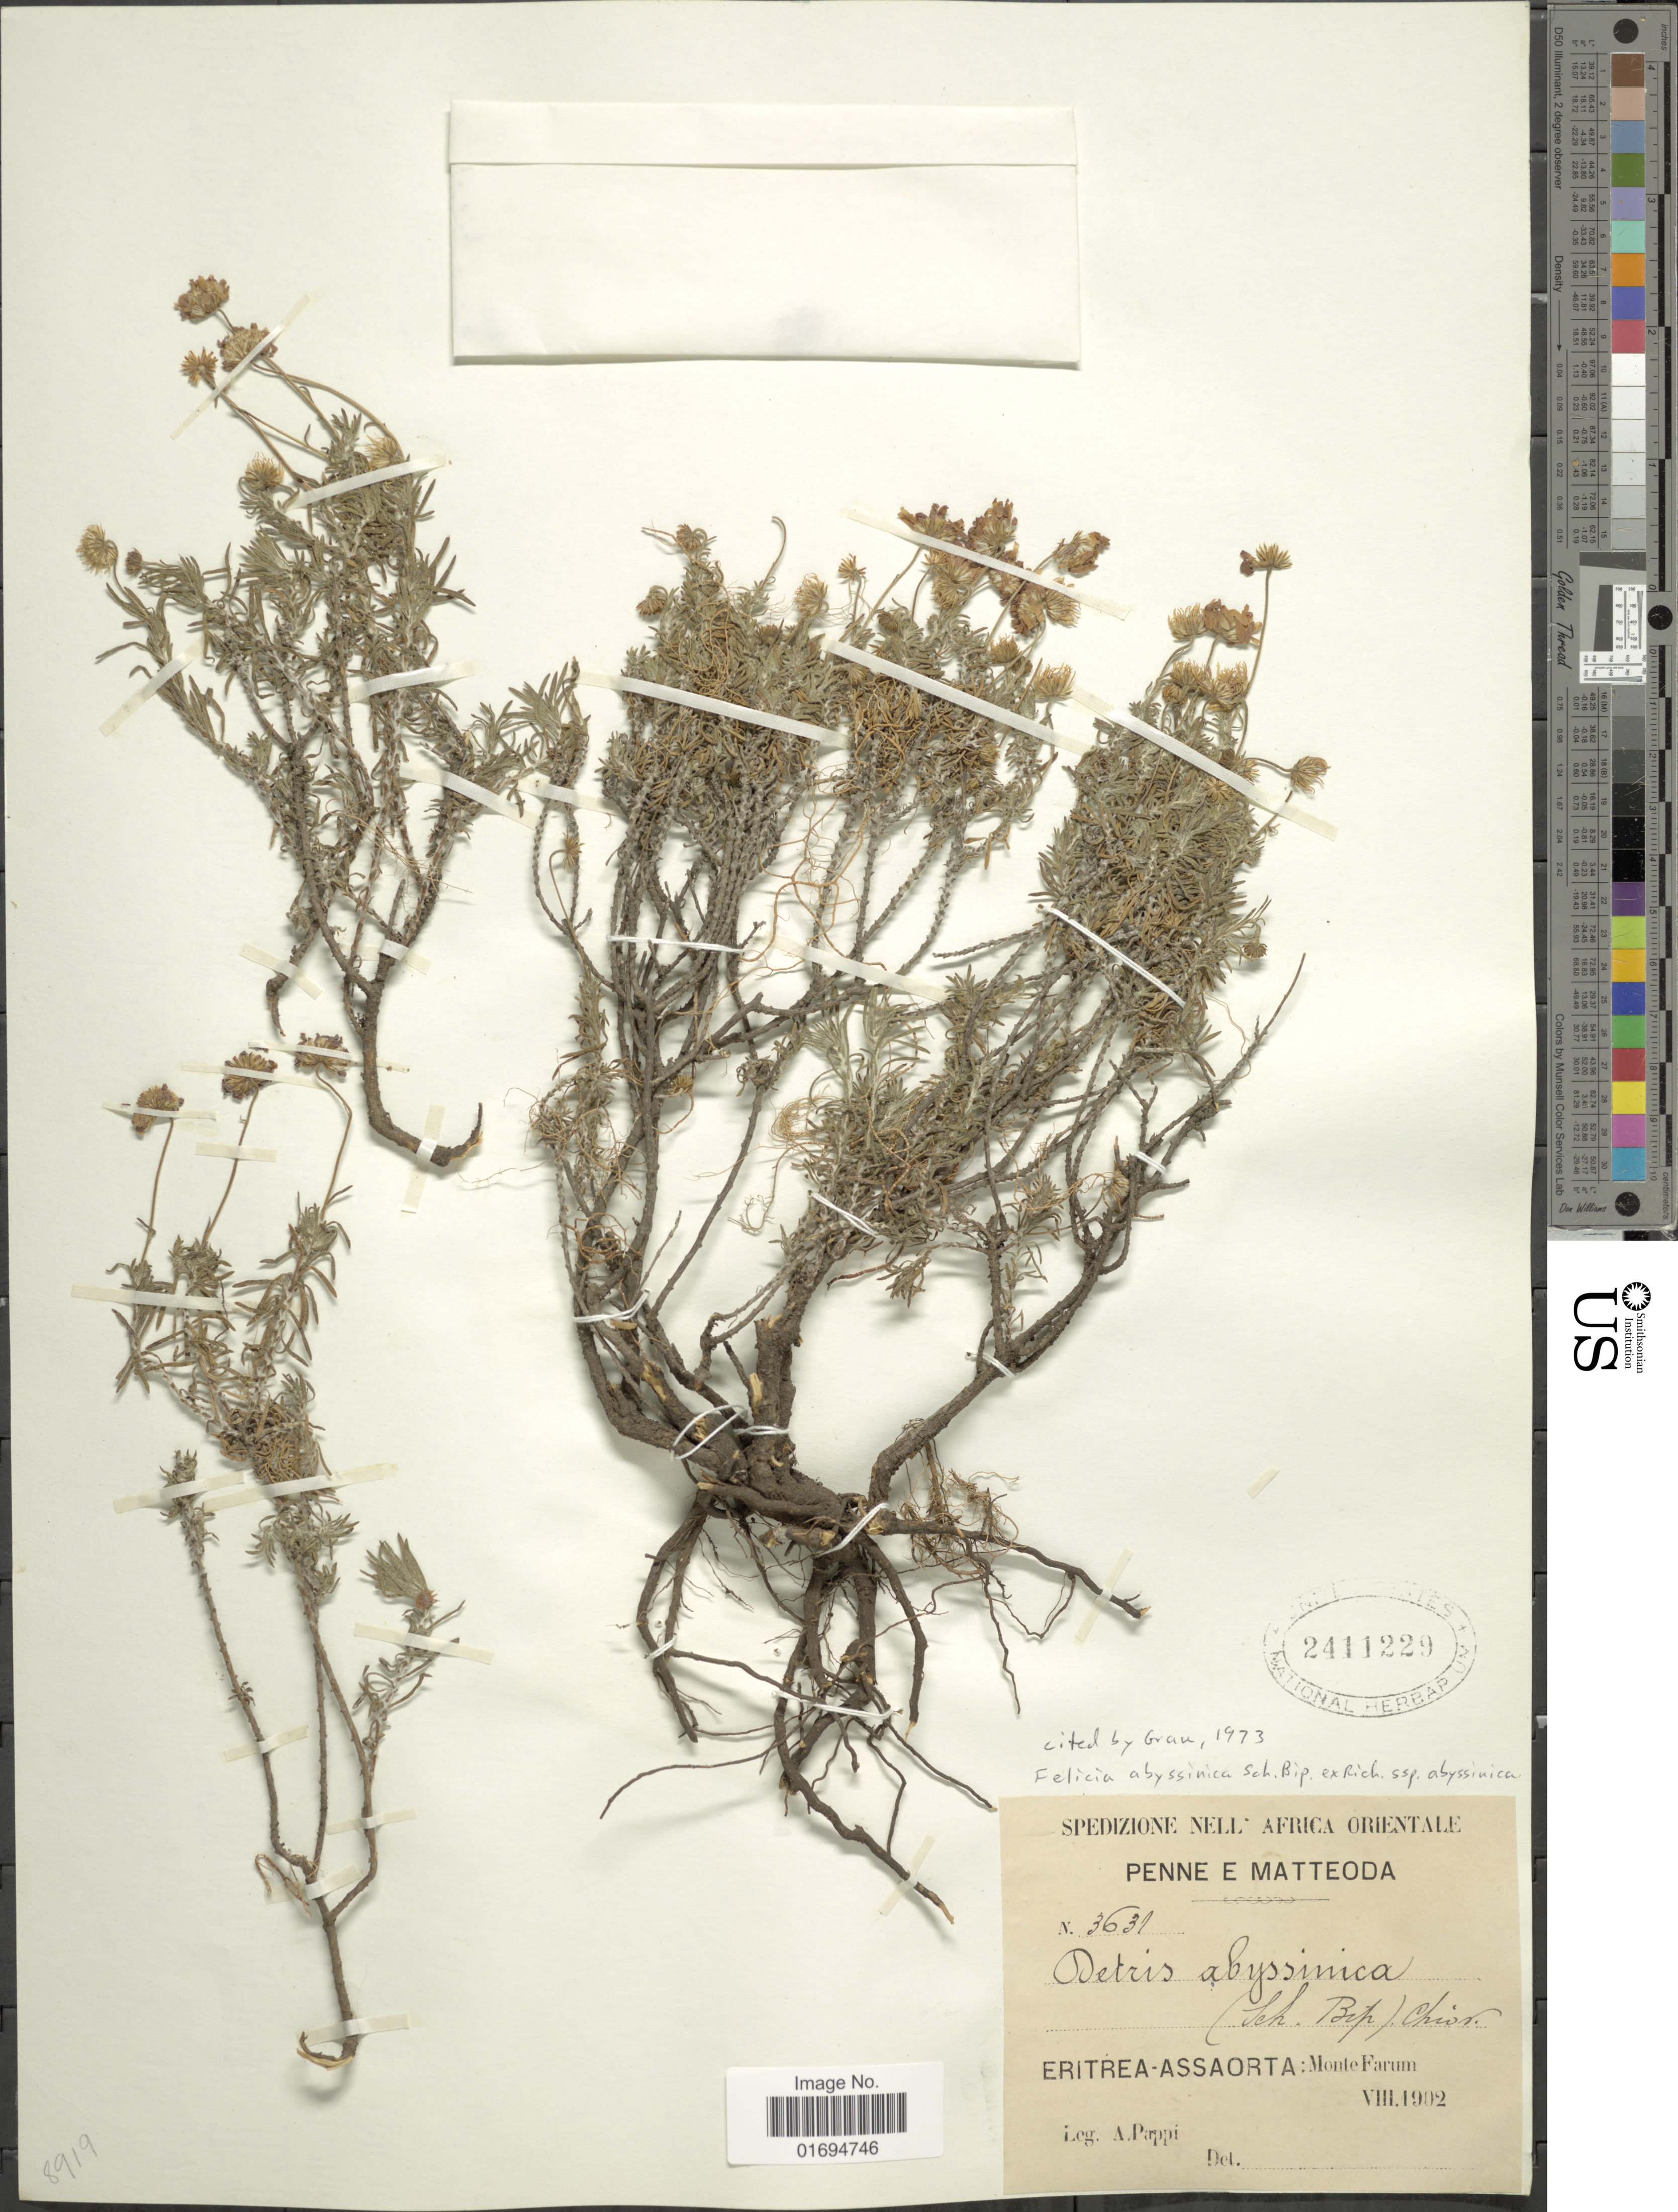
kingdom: Plantae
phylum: Tracheophyta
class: Magnoliopsida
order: Asterales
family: Asteraceae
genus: Felicia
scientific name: Felicia abyssinia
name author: Sch. Bip. ex A. Rich.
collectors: A. Pappi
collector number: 3631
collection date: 1902-08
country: Eritrea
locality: Eritrea-Assaorta: Monte Farum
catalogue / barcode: US 2411229